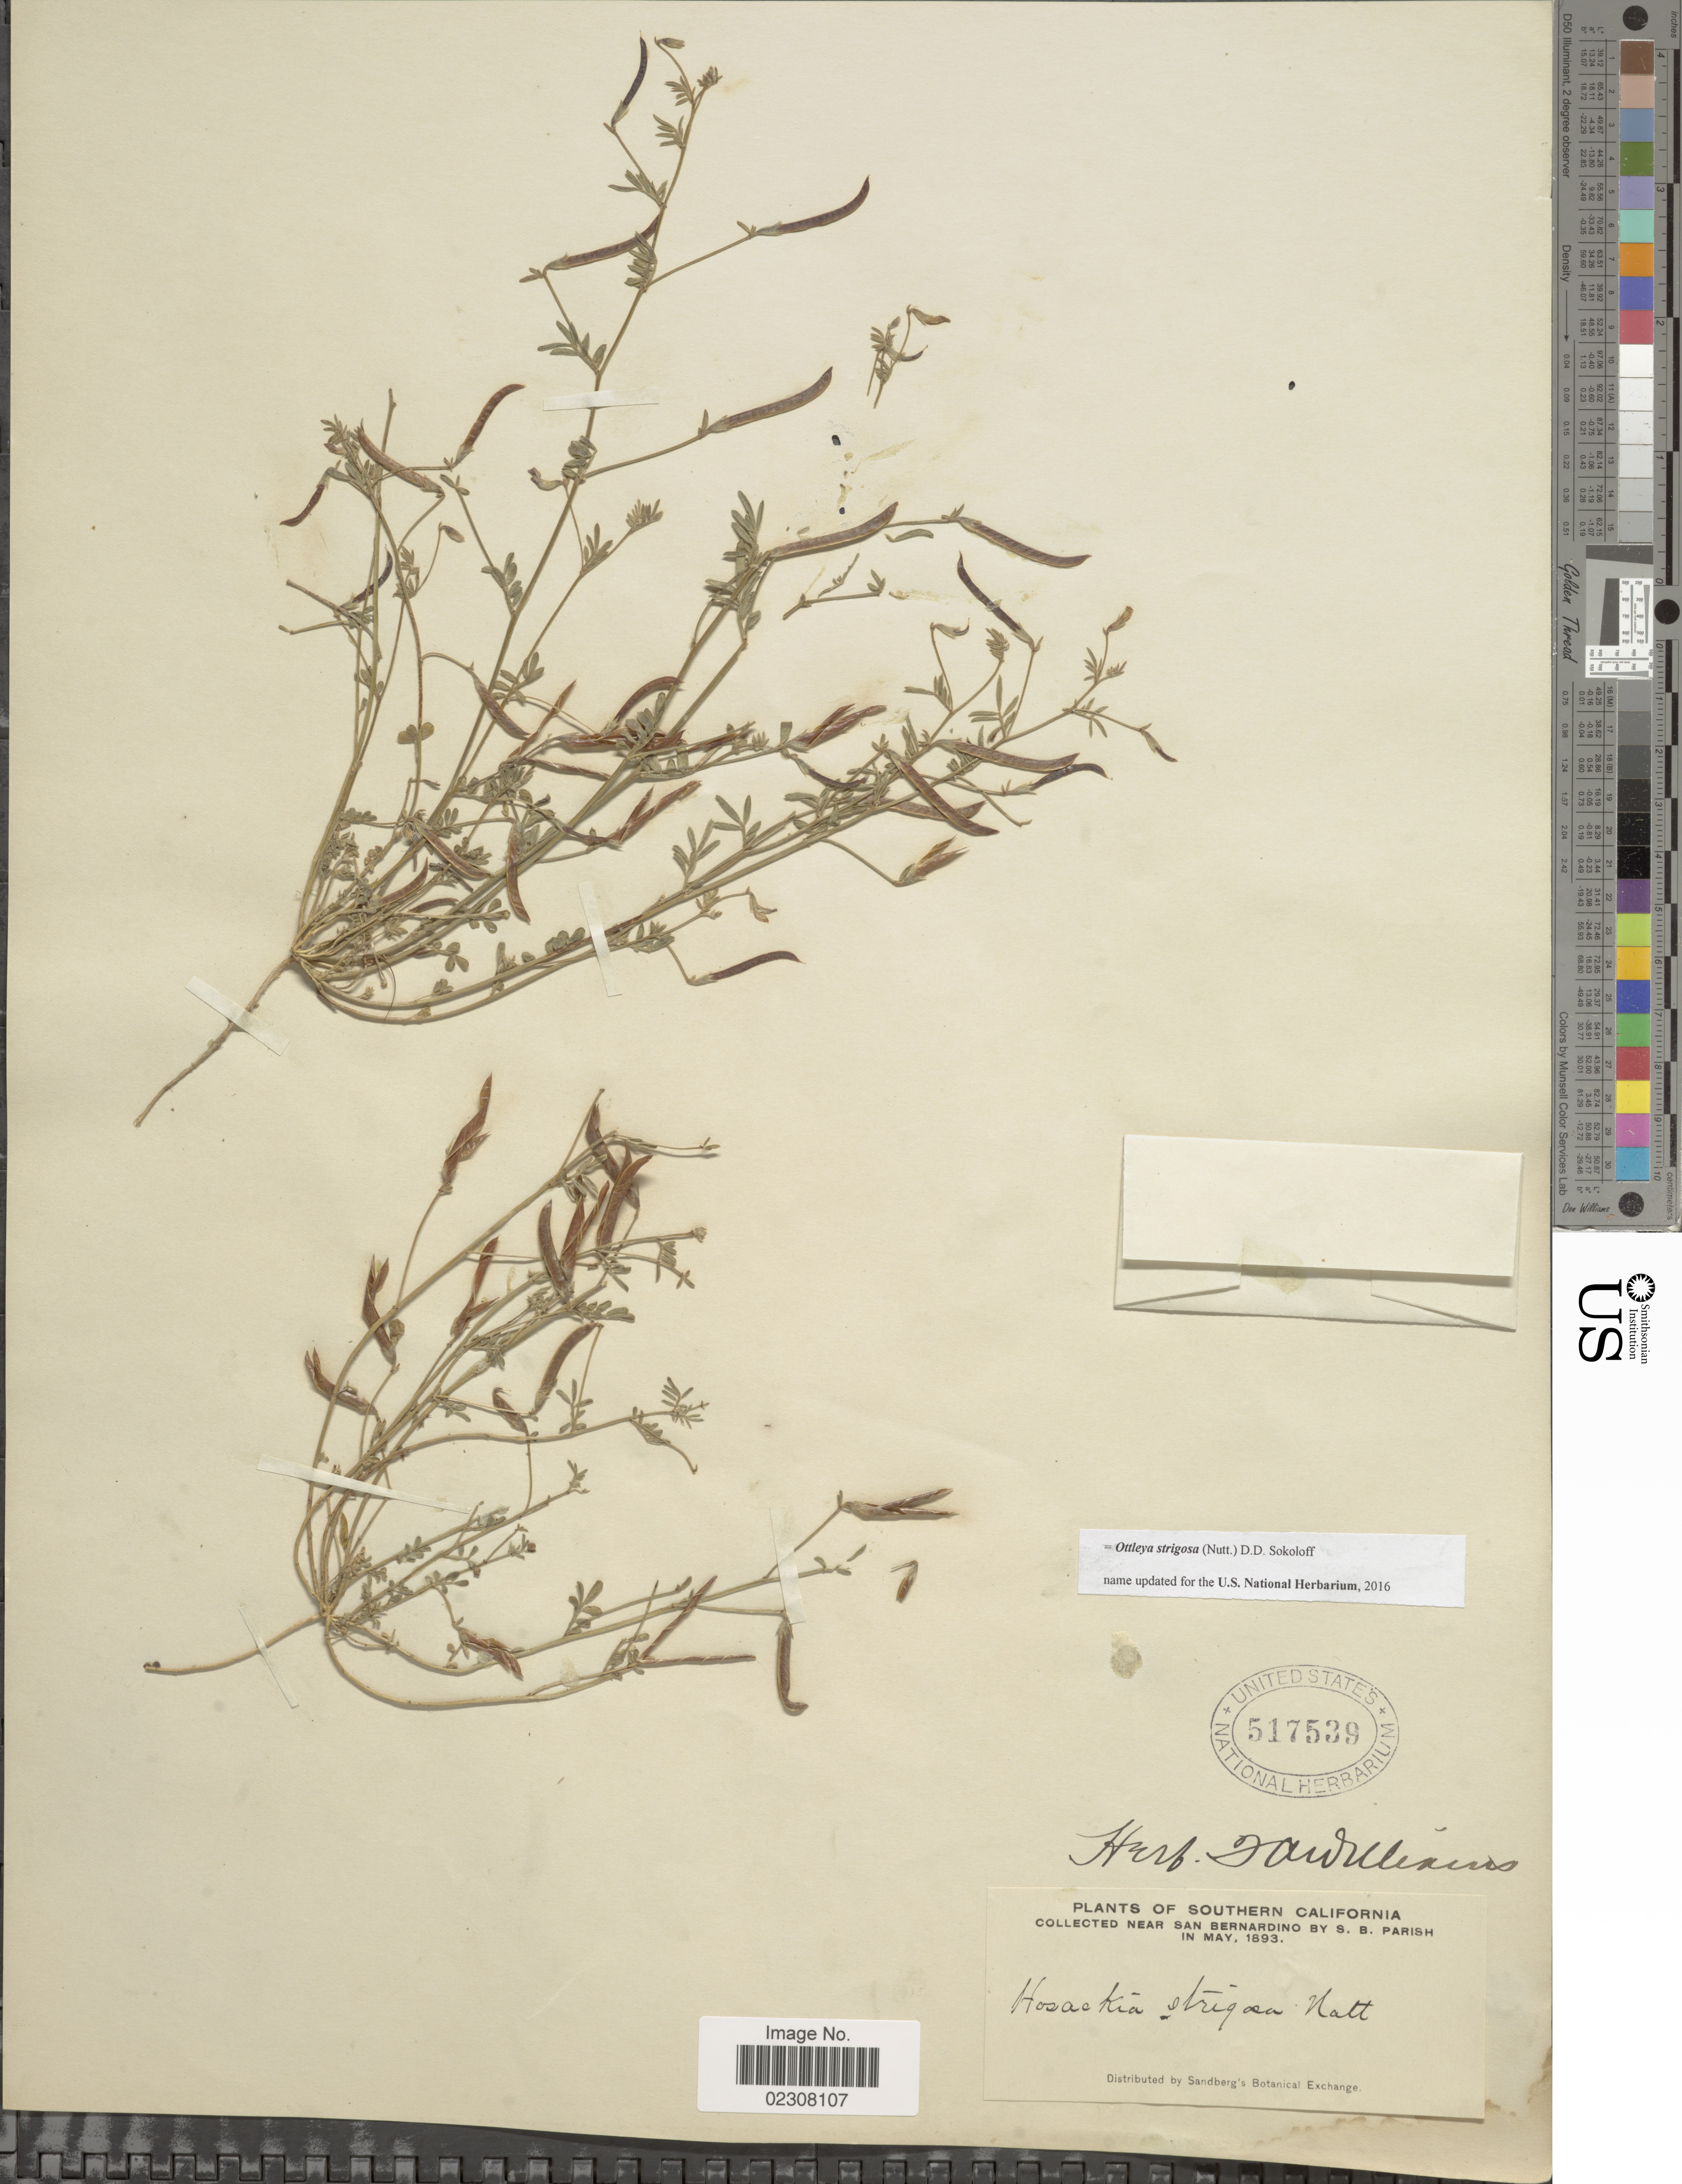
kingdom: Plantae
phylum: Tracheophyta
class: Magnoliopsida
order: Fabales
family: Fabaceae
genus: Ottleya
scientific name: Ottleya strigosa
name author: (Nutt.) D.D. Sokoloff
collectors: S. B. Parish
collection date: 1893-05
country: United States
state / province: California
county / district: San Bernardino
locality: Southern California, Near San Bernardino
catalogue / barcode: US 517539